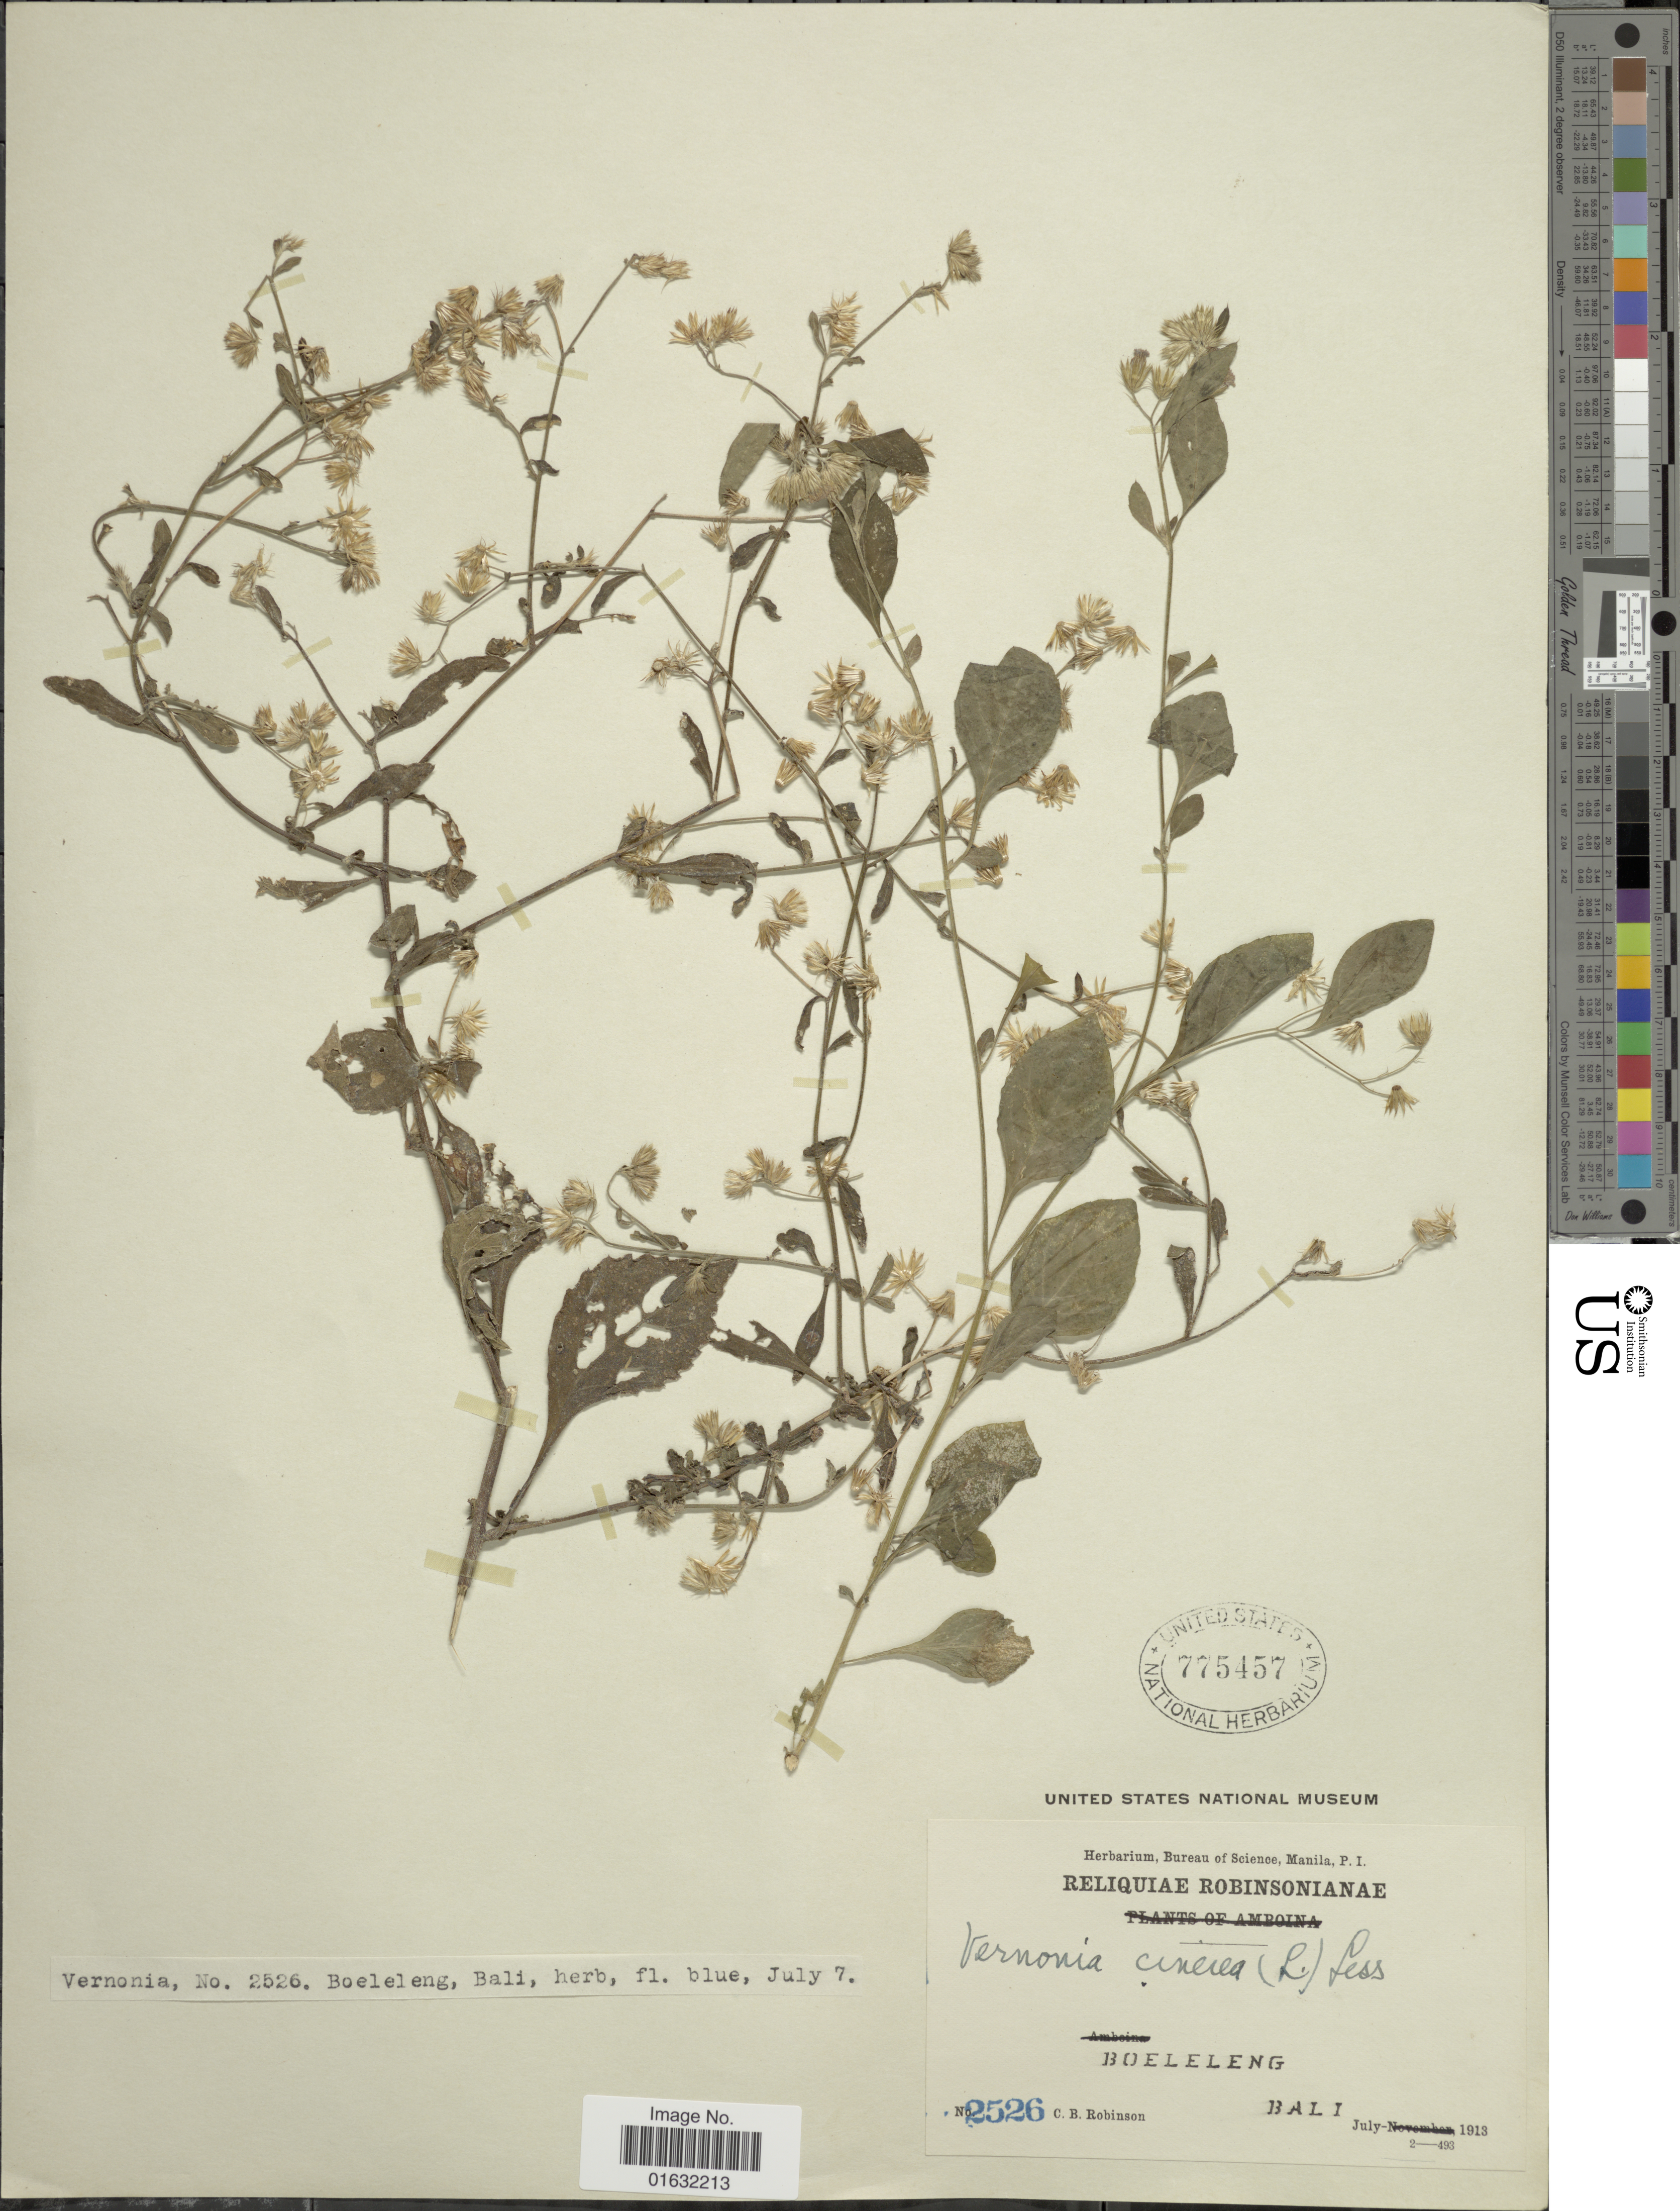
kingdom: Plantae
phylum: Tracheophyta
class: Magnoliopsida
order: Asterales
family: Asteraceae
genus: Cyanthillium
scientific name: Cyanthillium cinereum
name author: (L.) H. Rob.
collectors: C. Robinson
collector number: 2526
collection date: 1913-07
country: Indonesia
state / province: Nusa Tenggara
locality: Boeleleng, Bali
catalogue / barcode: US 775457